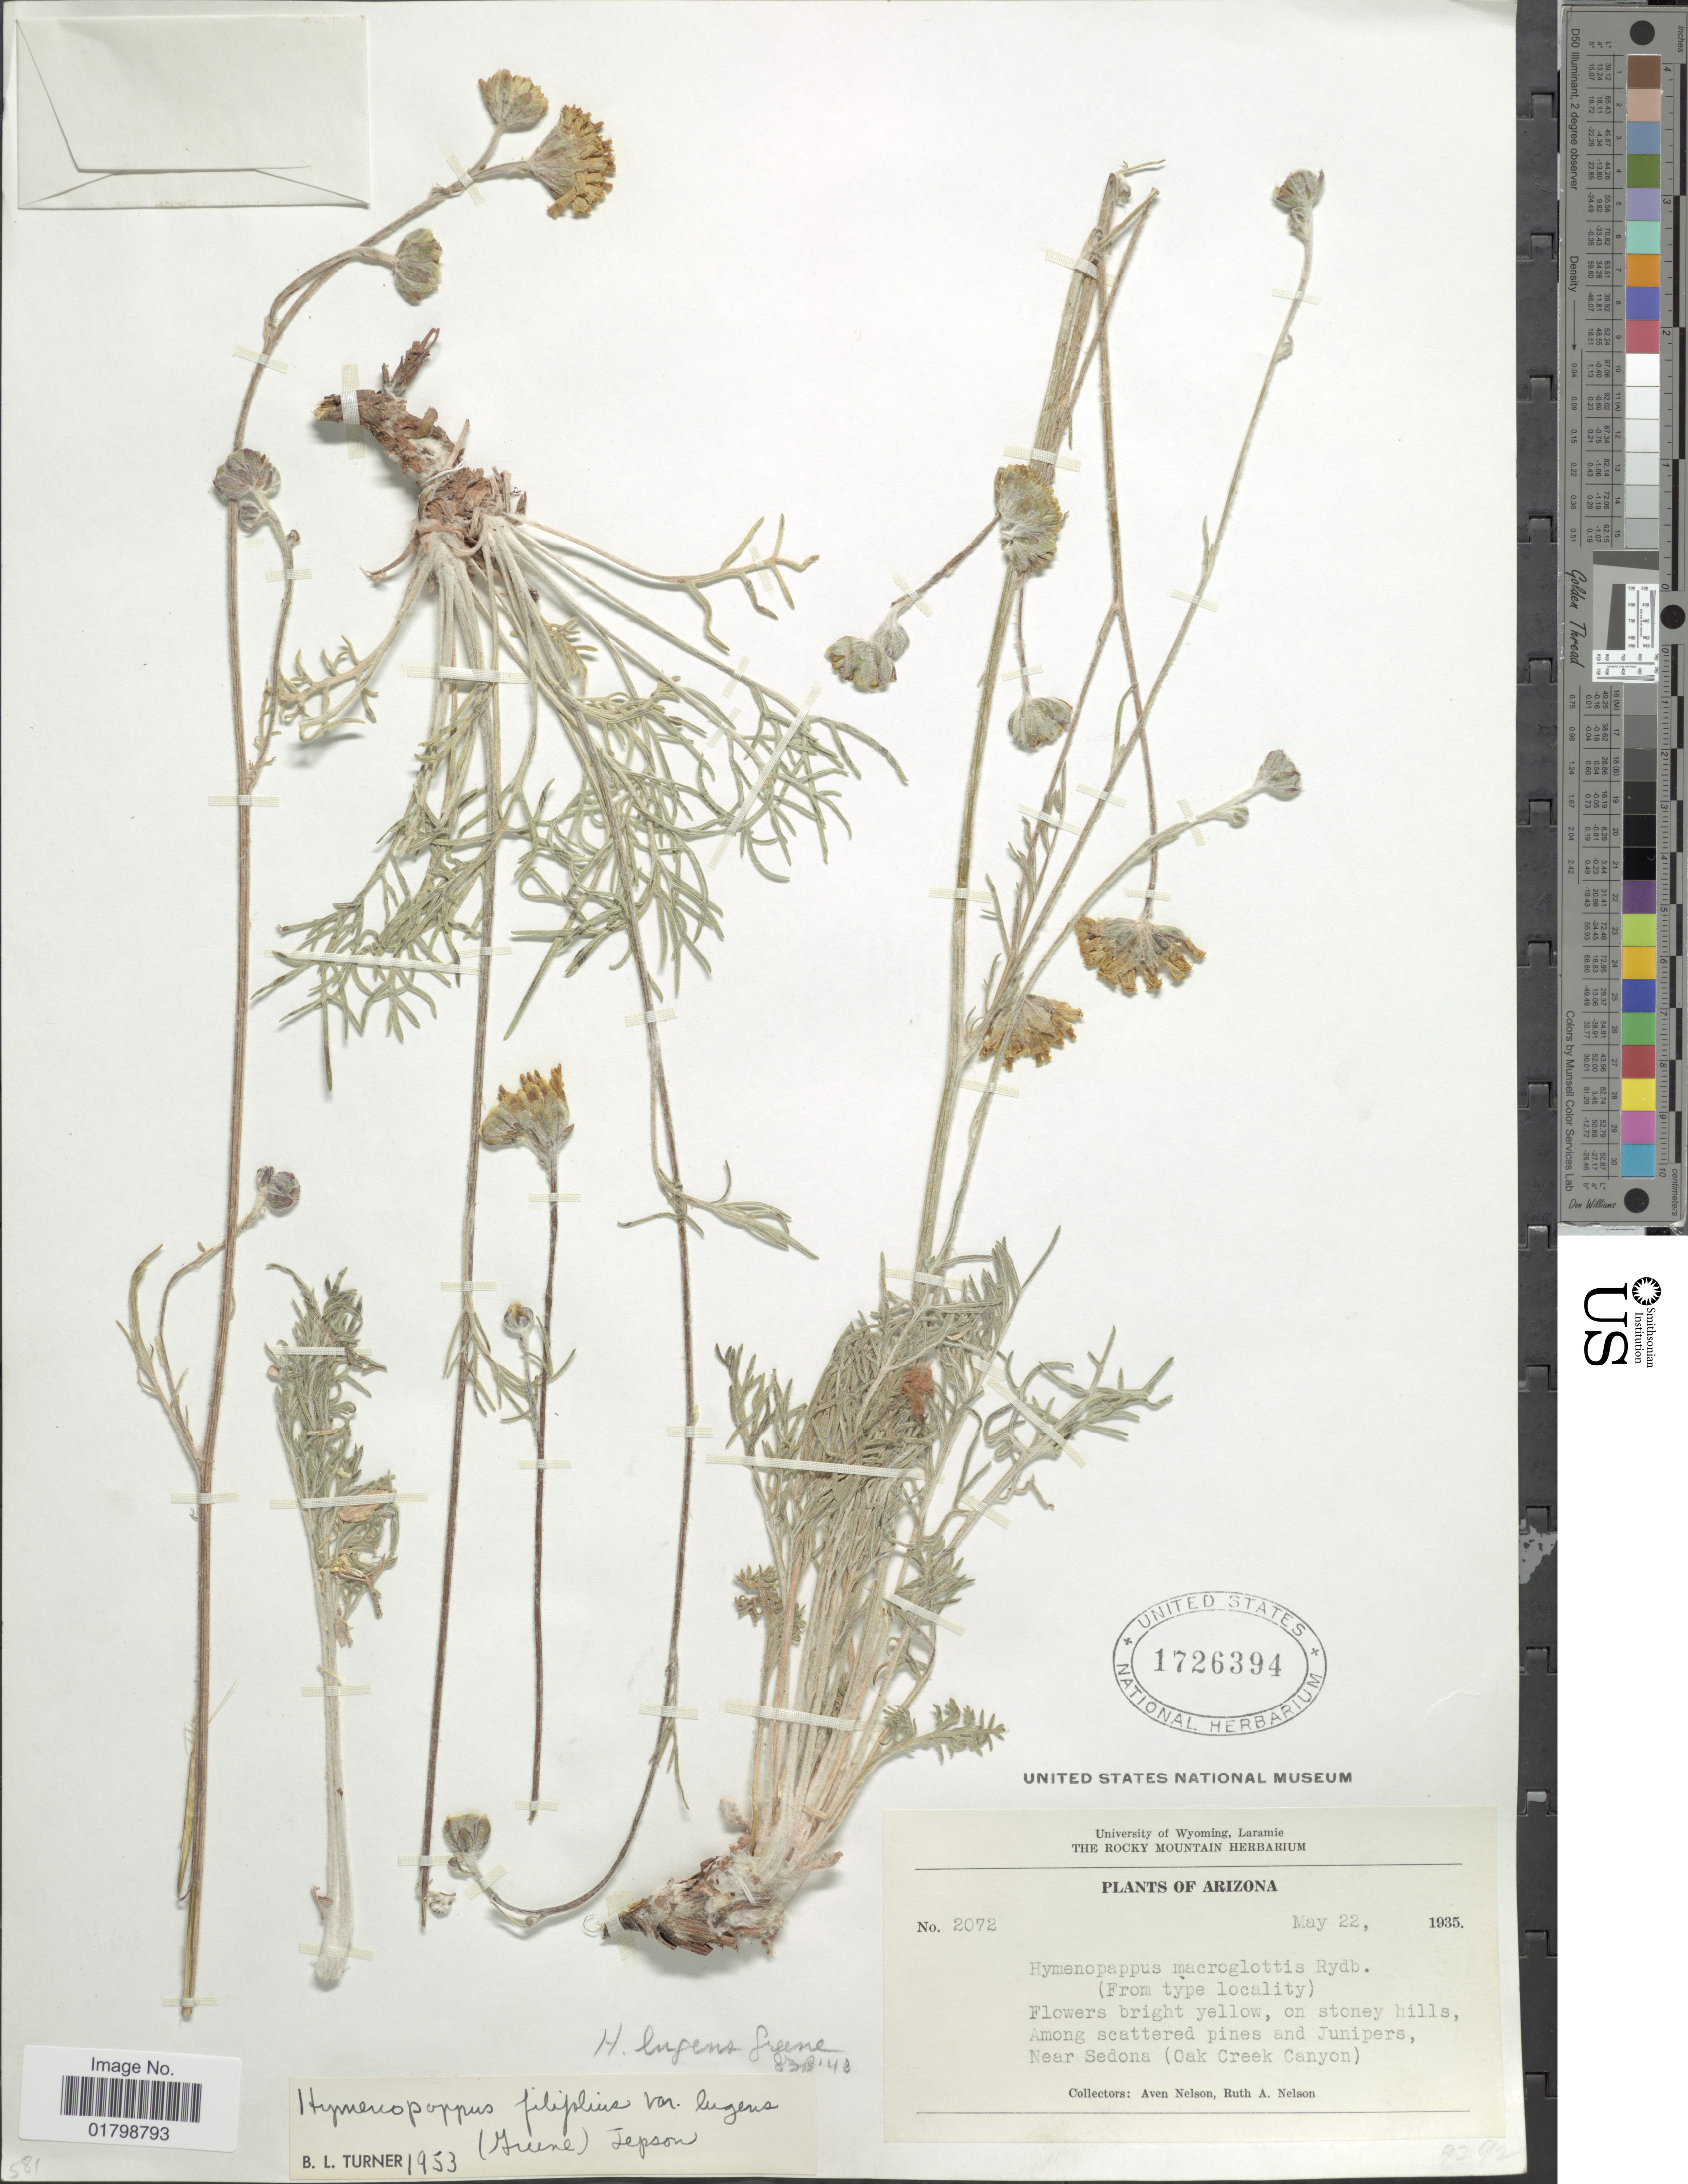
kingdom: Plantae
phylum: Tracheophyta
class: Magnoliopsida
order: Asterales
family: Asteraceae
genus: Hymenopappus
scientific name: Hymenopappus filifolius var. lugens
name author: (Greene) Jeps.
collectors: A. Nelson & R. A. Nelson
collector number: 2072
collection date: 1935-05-22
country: United States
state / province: Arizona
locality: Near Sedona (Oak Creek Canyon)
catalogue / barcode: US 1726394